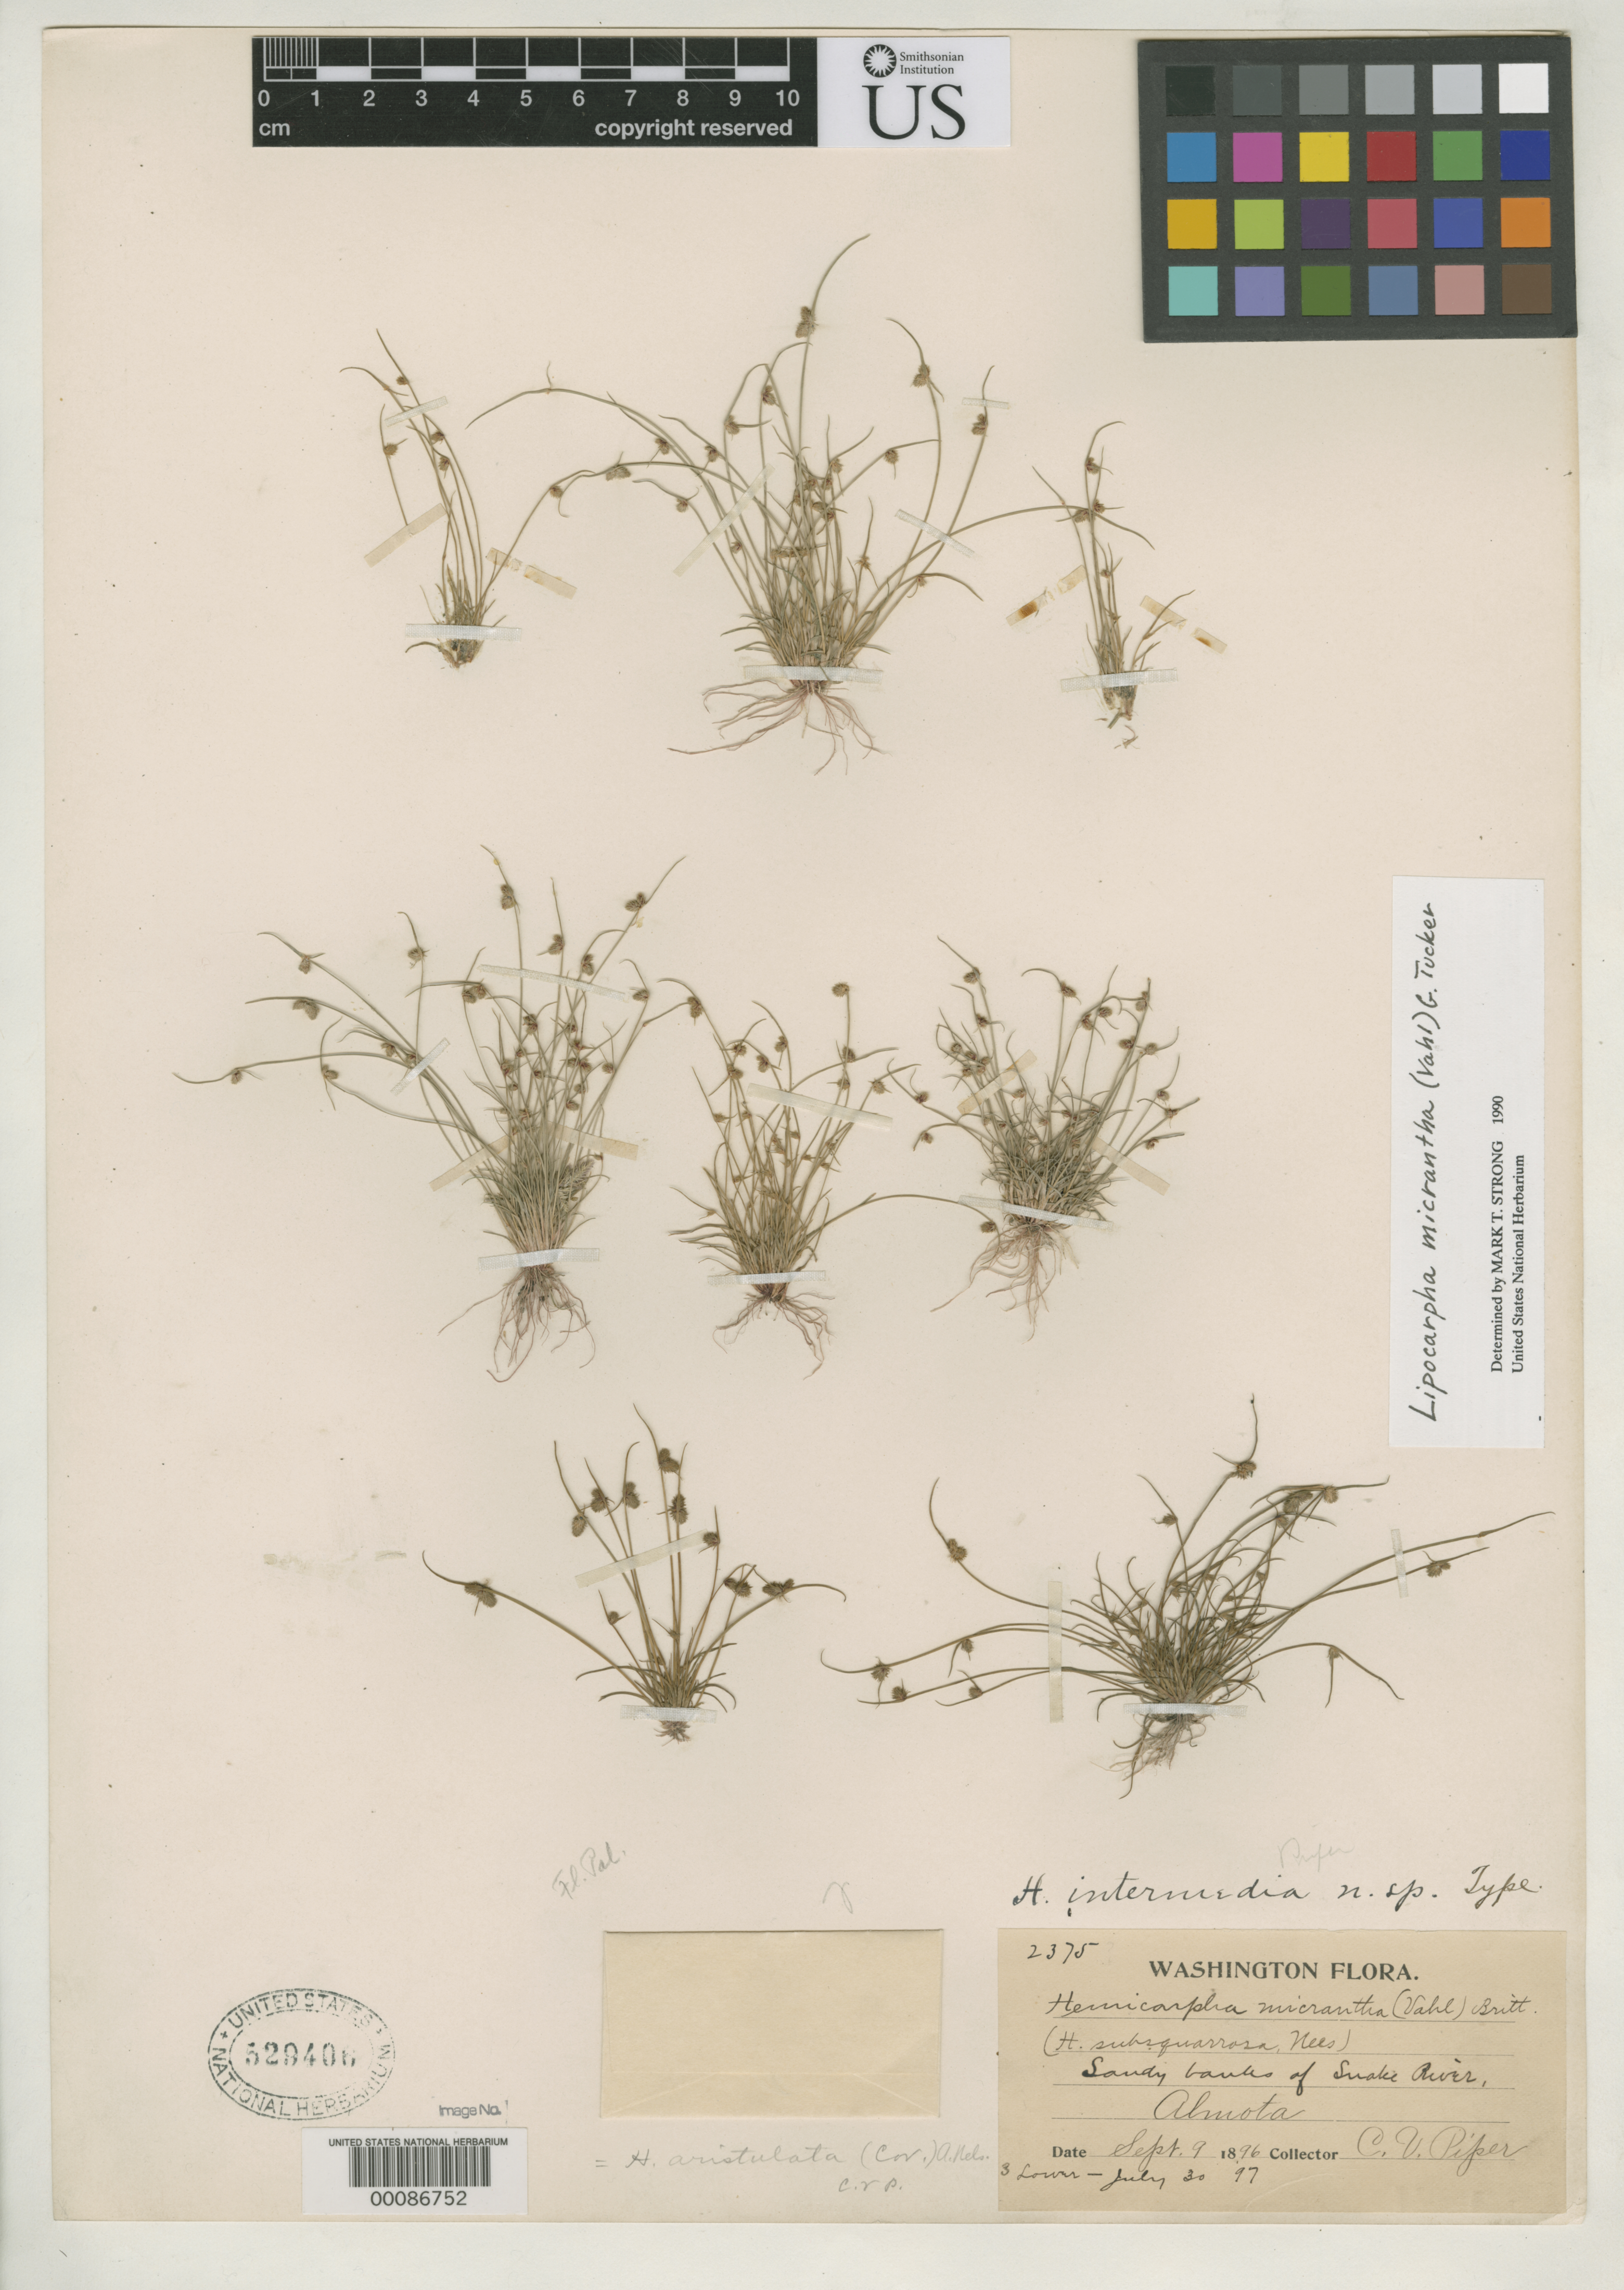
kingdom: Plantae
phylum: Tracheophyta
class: Liliopsida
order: Poales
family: Cyperaceae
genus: Hemicarpha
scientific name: Hemicarpha intermedia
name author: Piper in Piper & Beattie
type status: Type Collection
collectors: C. V. Piper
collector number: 2375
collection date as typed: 09 Sep 1896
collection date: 1896-09-09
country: United States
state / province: Washington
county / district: Whitman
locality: Banks of Snake River at Almota.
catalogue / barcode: US 529406